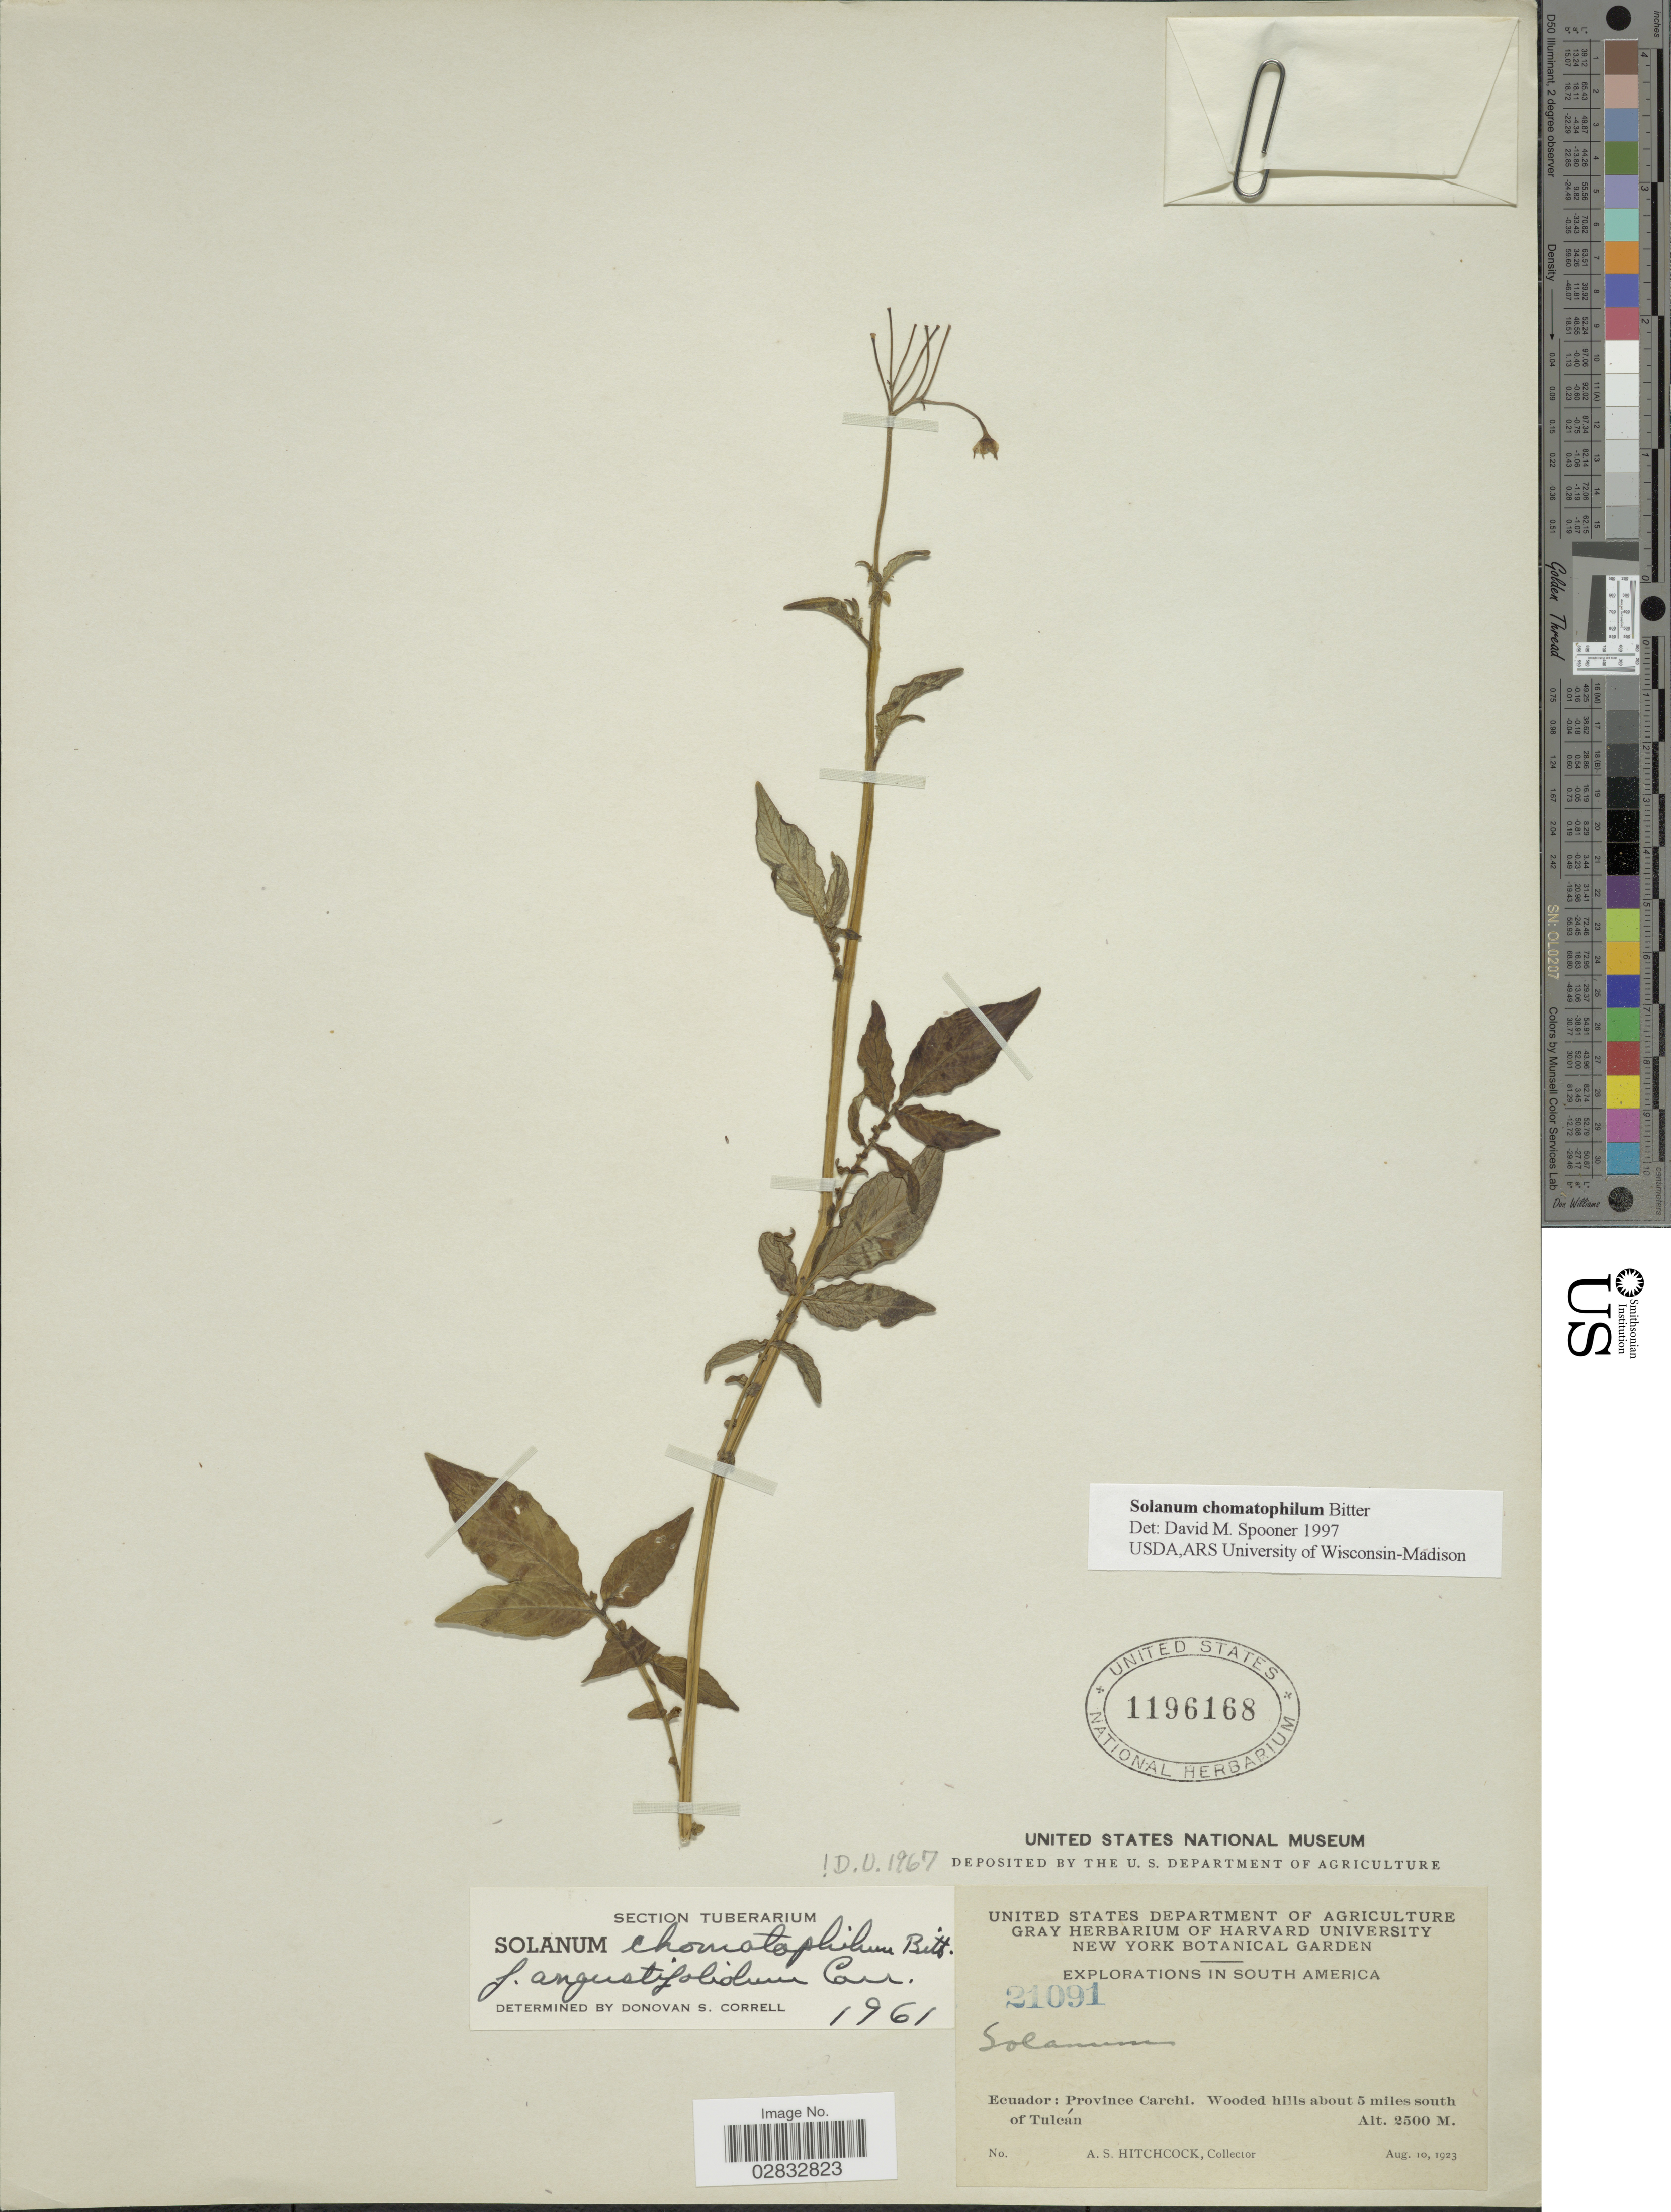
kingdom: Plantae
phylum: Tracheophyta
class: Magnoliopsida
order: Solanales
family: Solanaceae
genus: Solanum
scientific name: Solanum chomatophilum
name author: Bitter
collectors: A. S. Hitchcock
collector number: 21091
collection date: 1923-08-10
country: Ecuador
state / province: Carchi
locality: Wooded hills about 5 miles south of Tulcán.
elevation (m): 2500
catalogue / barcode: US 1196168